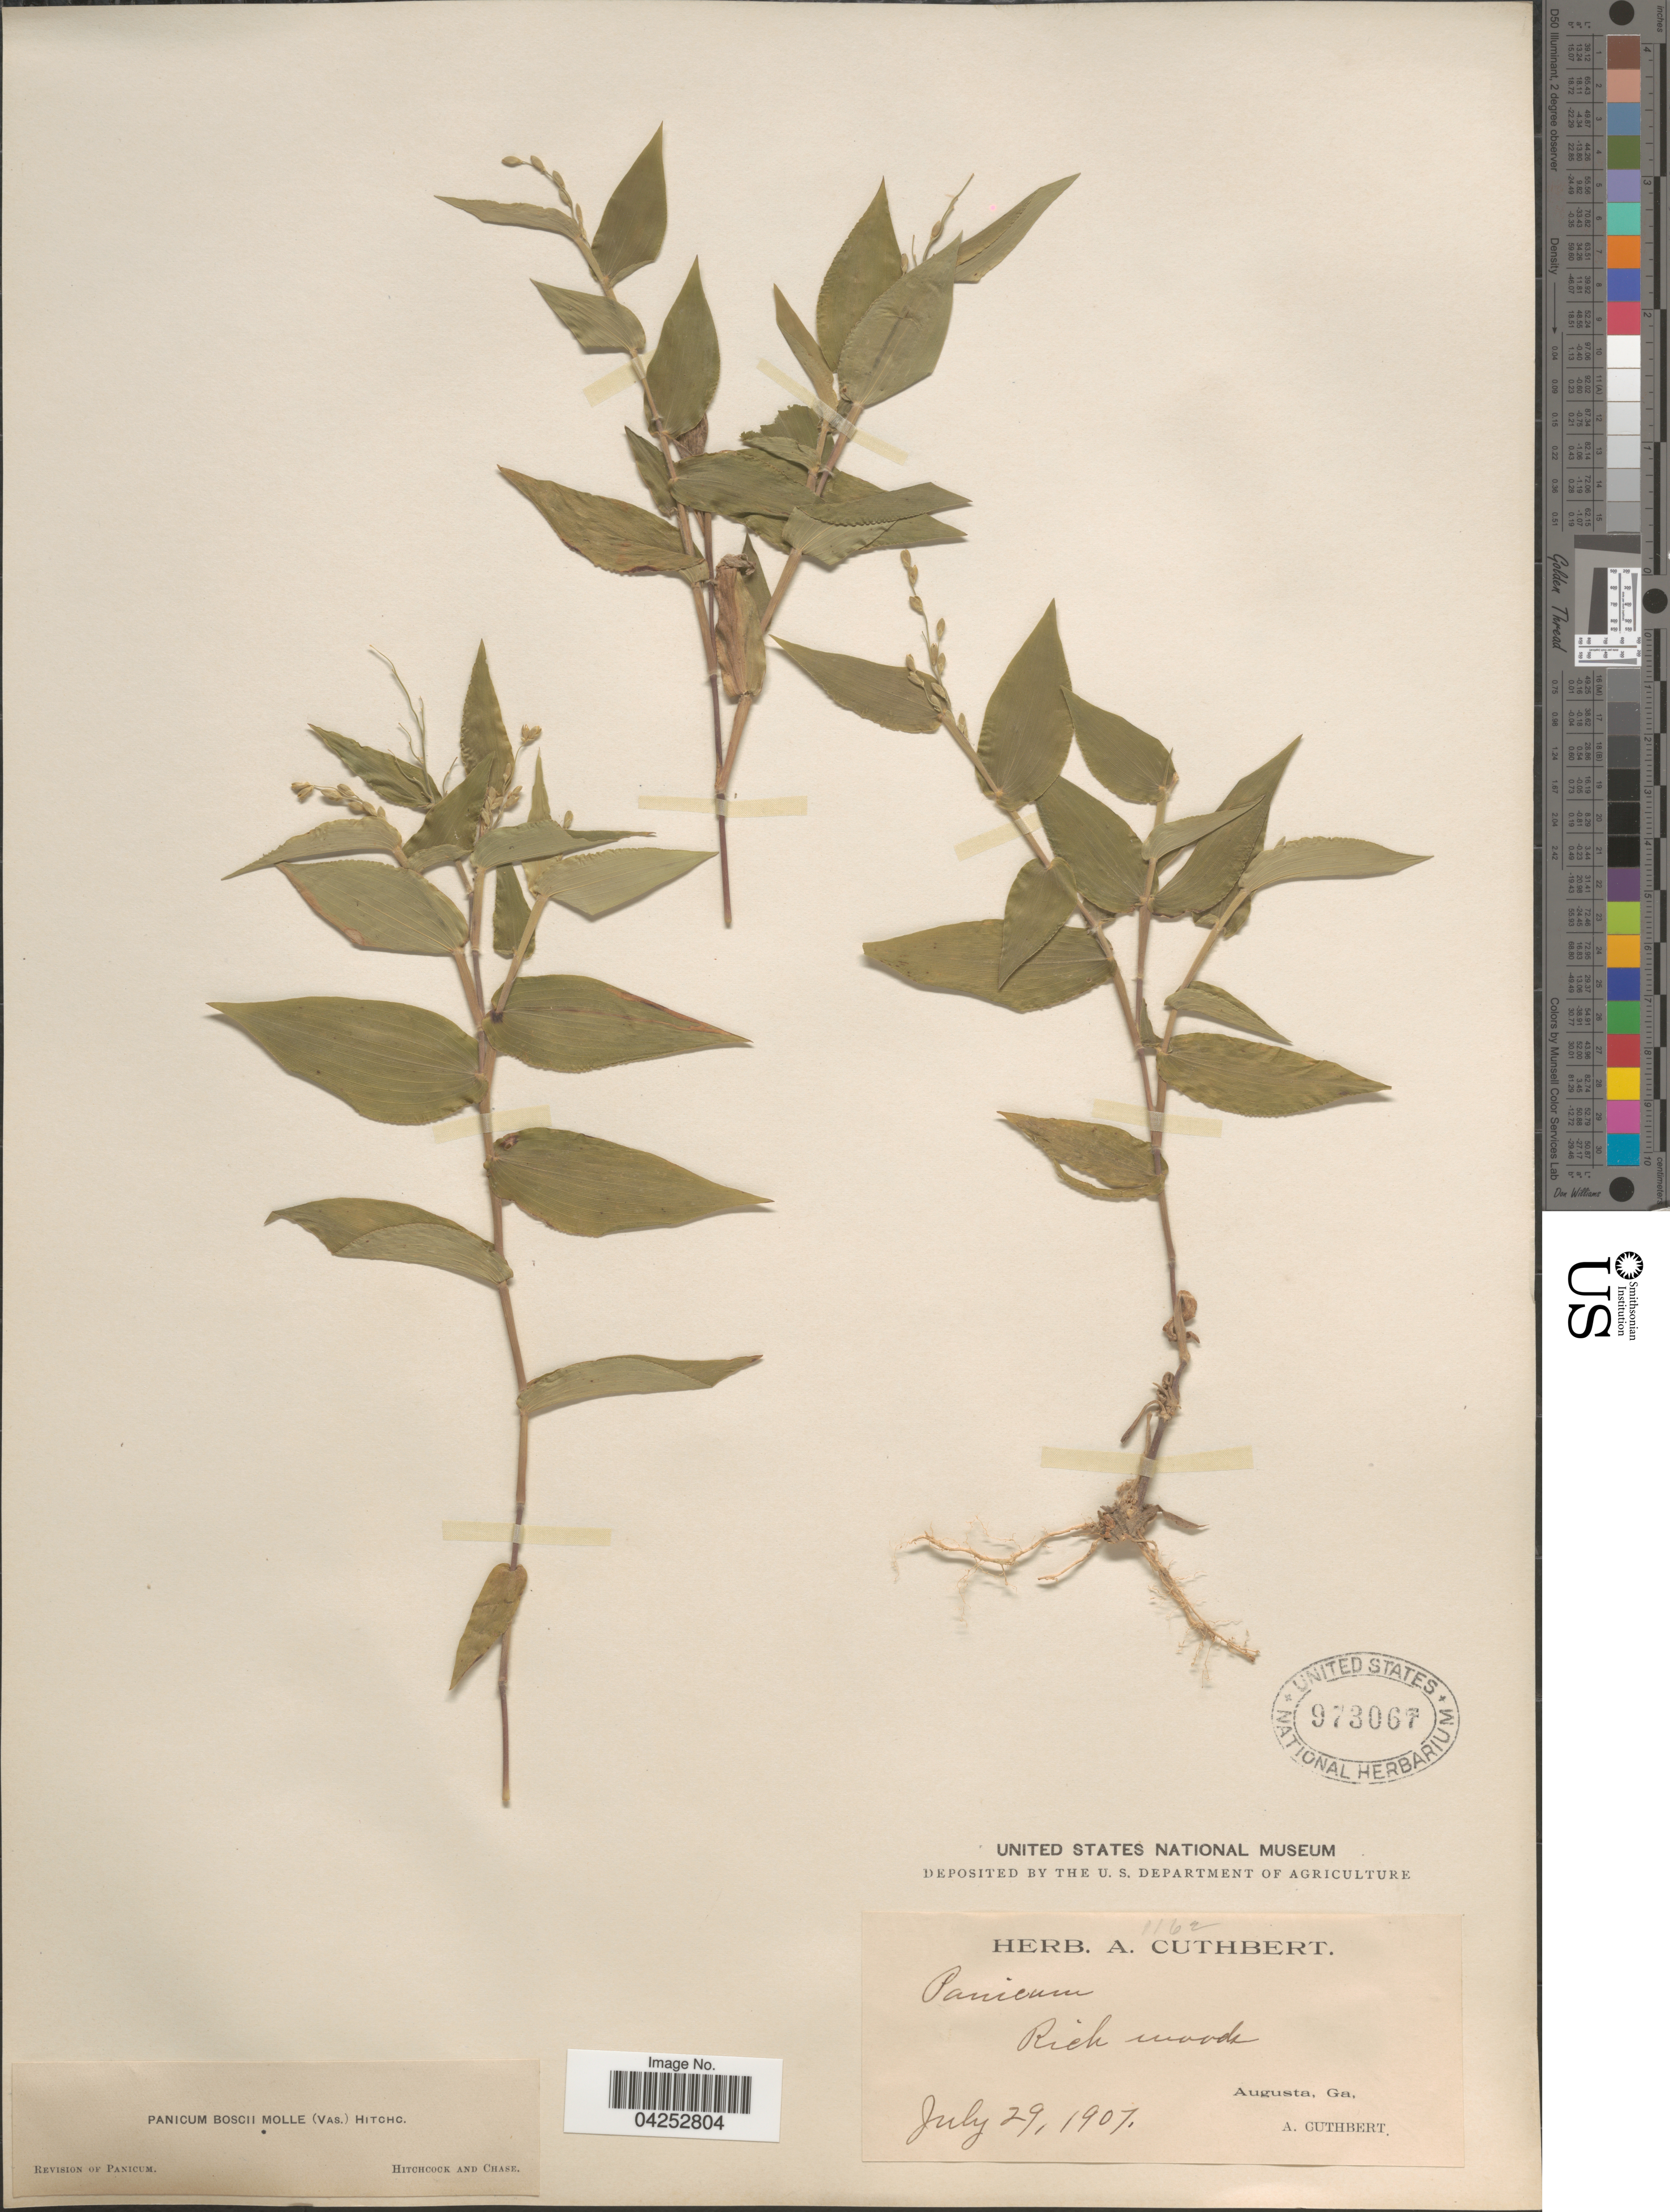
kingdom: Plantae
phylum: Tracheophyta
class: Liliopsida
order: Poales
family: Poaceae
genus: Dichanthelium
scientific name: Dichanthelium boscii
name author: (Poir.) Gould & C.A. Clark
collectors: A. Cuthbert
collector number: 1162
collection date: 1907-07-29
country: United States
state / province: Georgia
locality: Rich woods. Augusta.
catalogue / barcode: US 973067